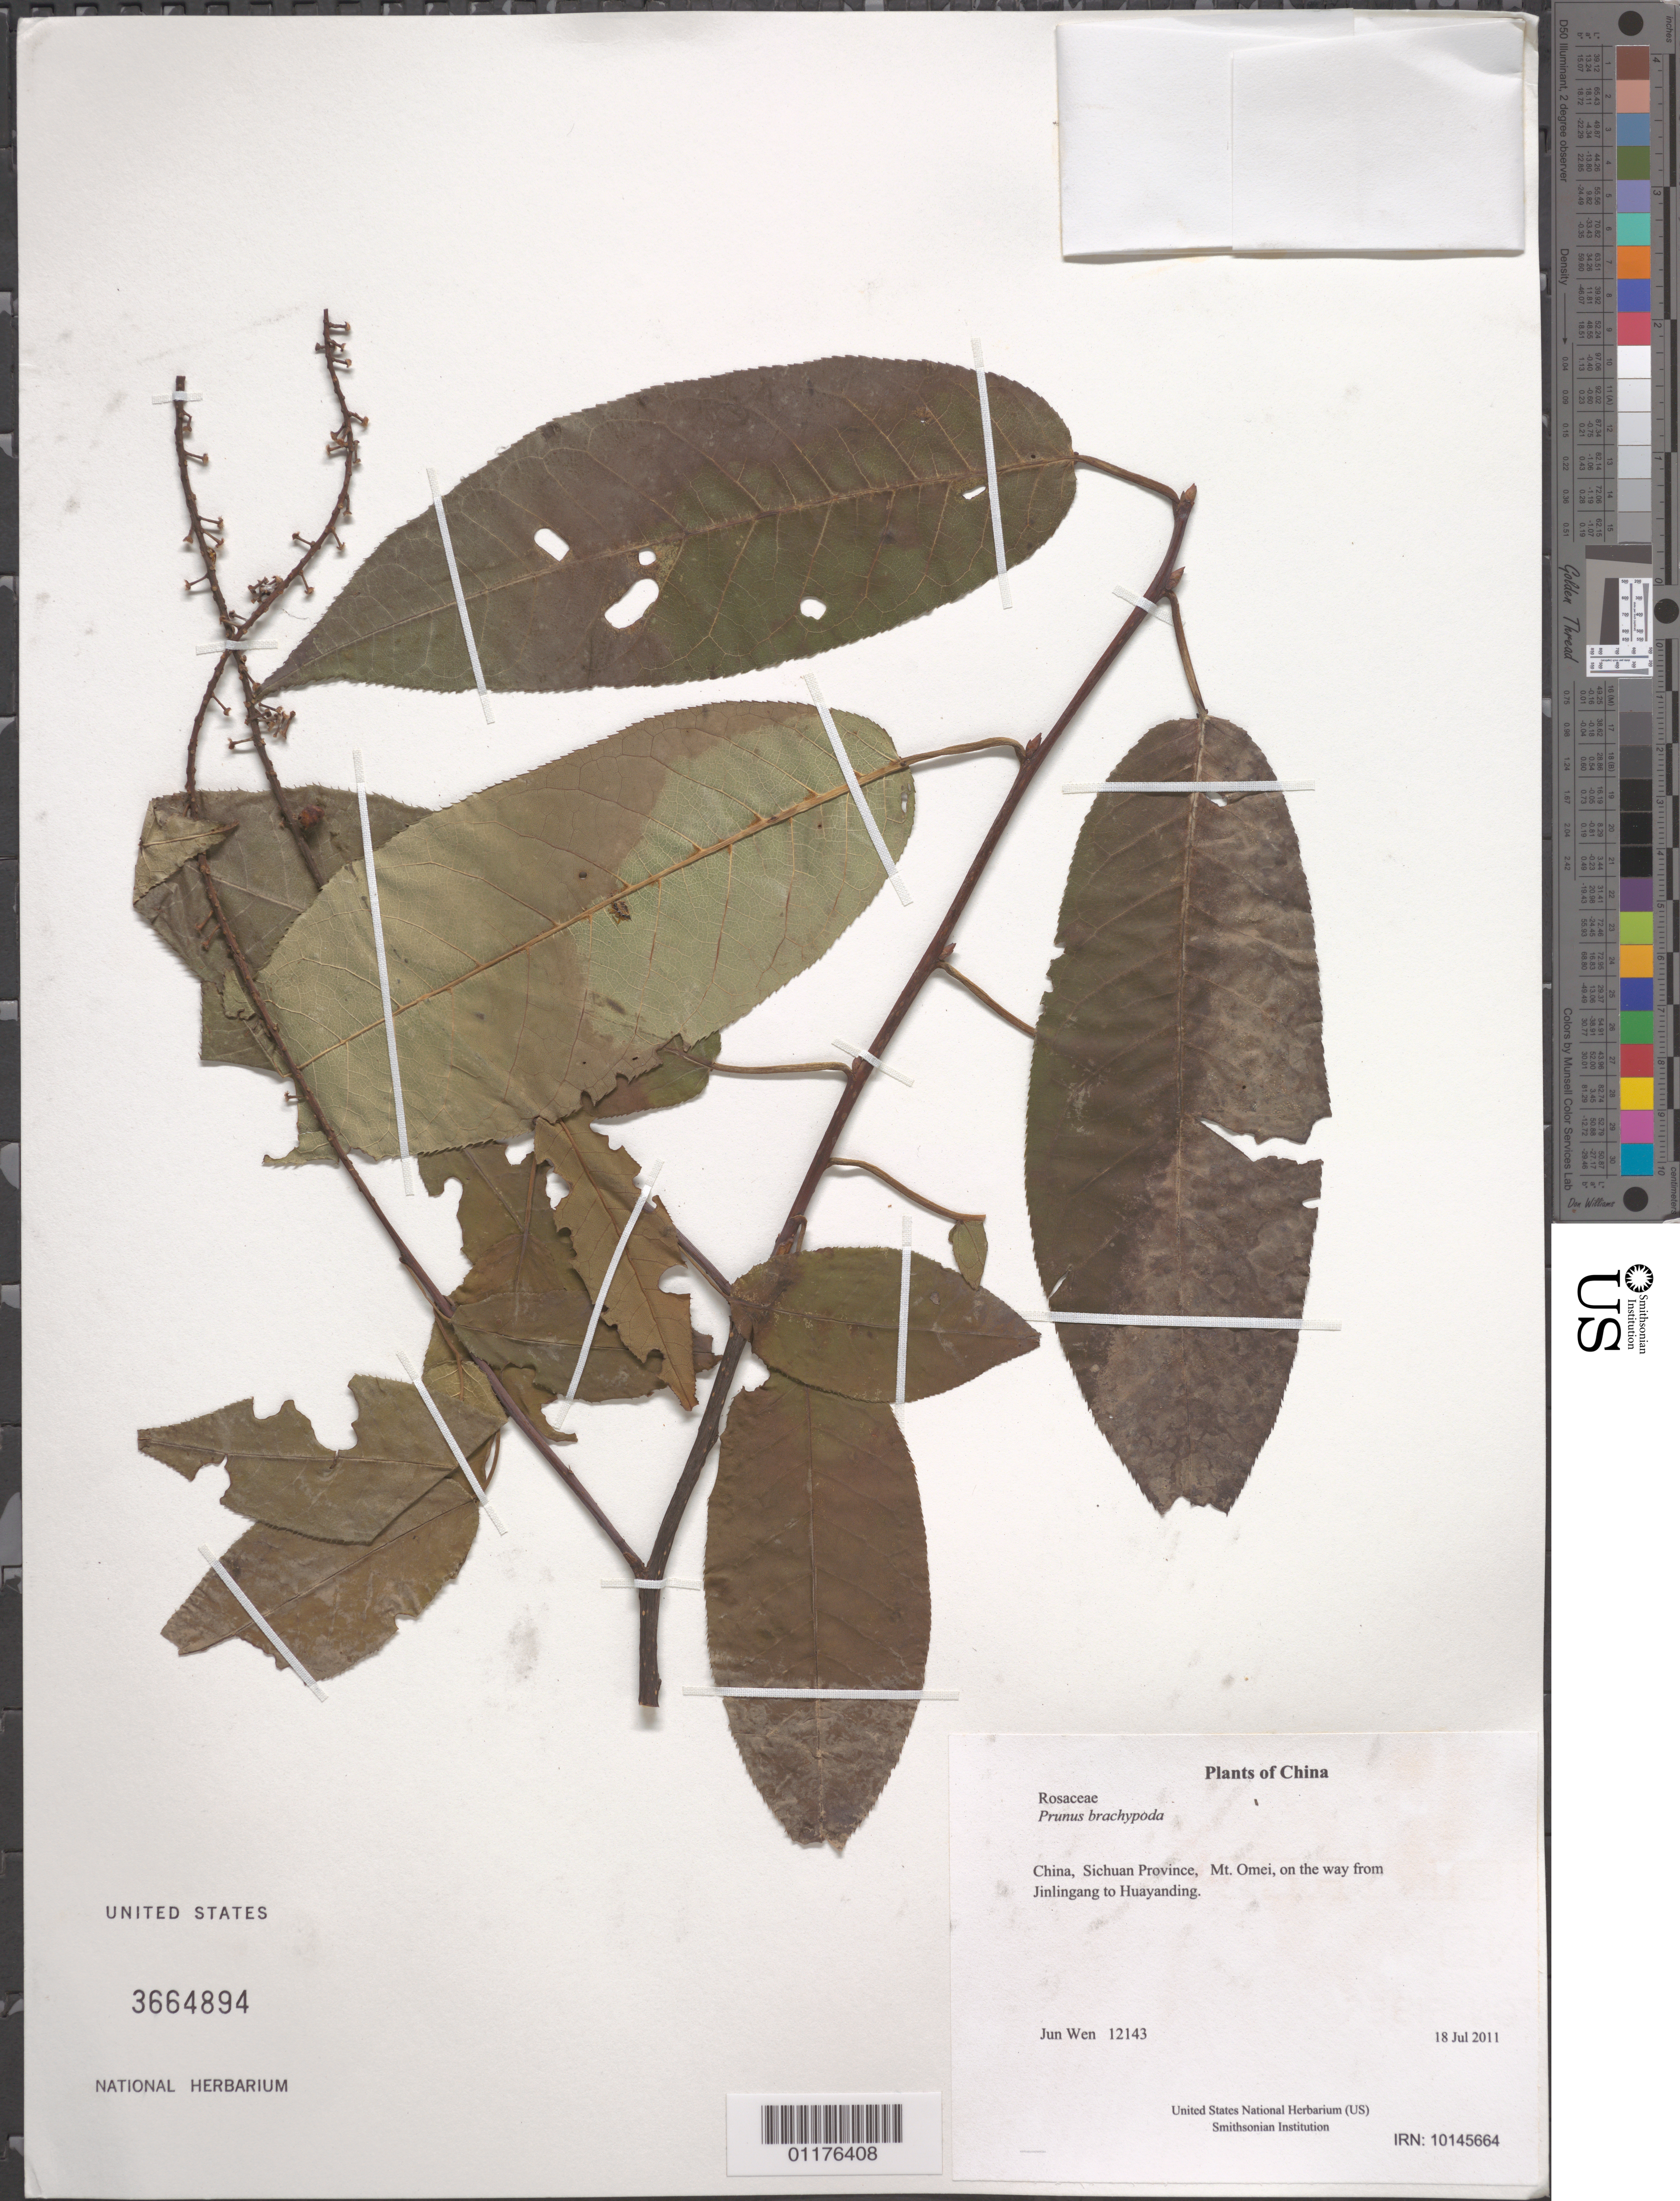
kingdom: Plantae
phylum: Tracheophyta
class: Magnoliopsida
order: Rosales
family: Rosaceae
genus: Prunus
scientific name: Prunus brachypoda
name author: Batalin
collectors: J. Wen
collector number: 12143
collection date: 2011-07-18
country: China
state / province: Sichuan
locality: Mt. Omei, on the way from Jinlingang to Huayanding.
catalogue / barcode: US 3664894